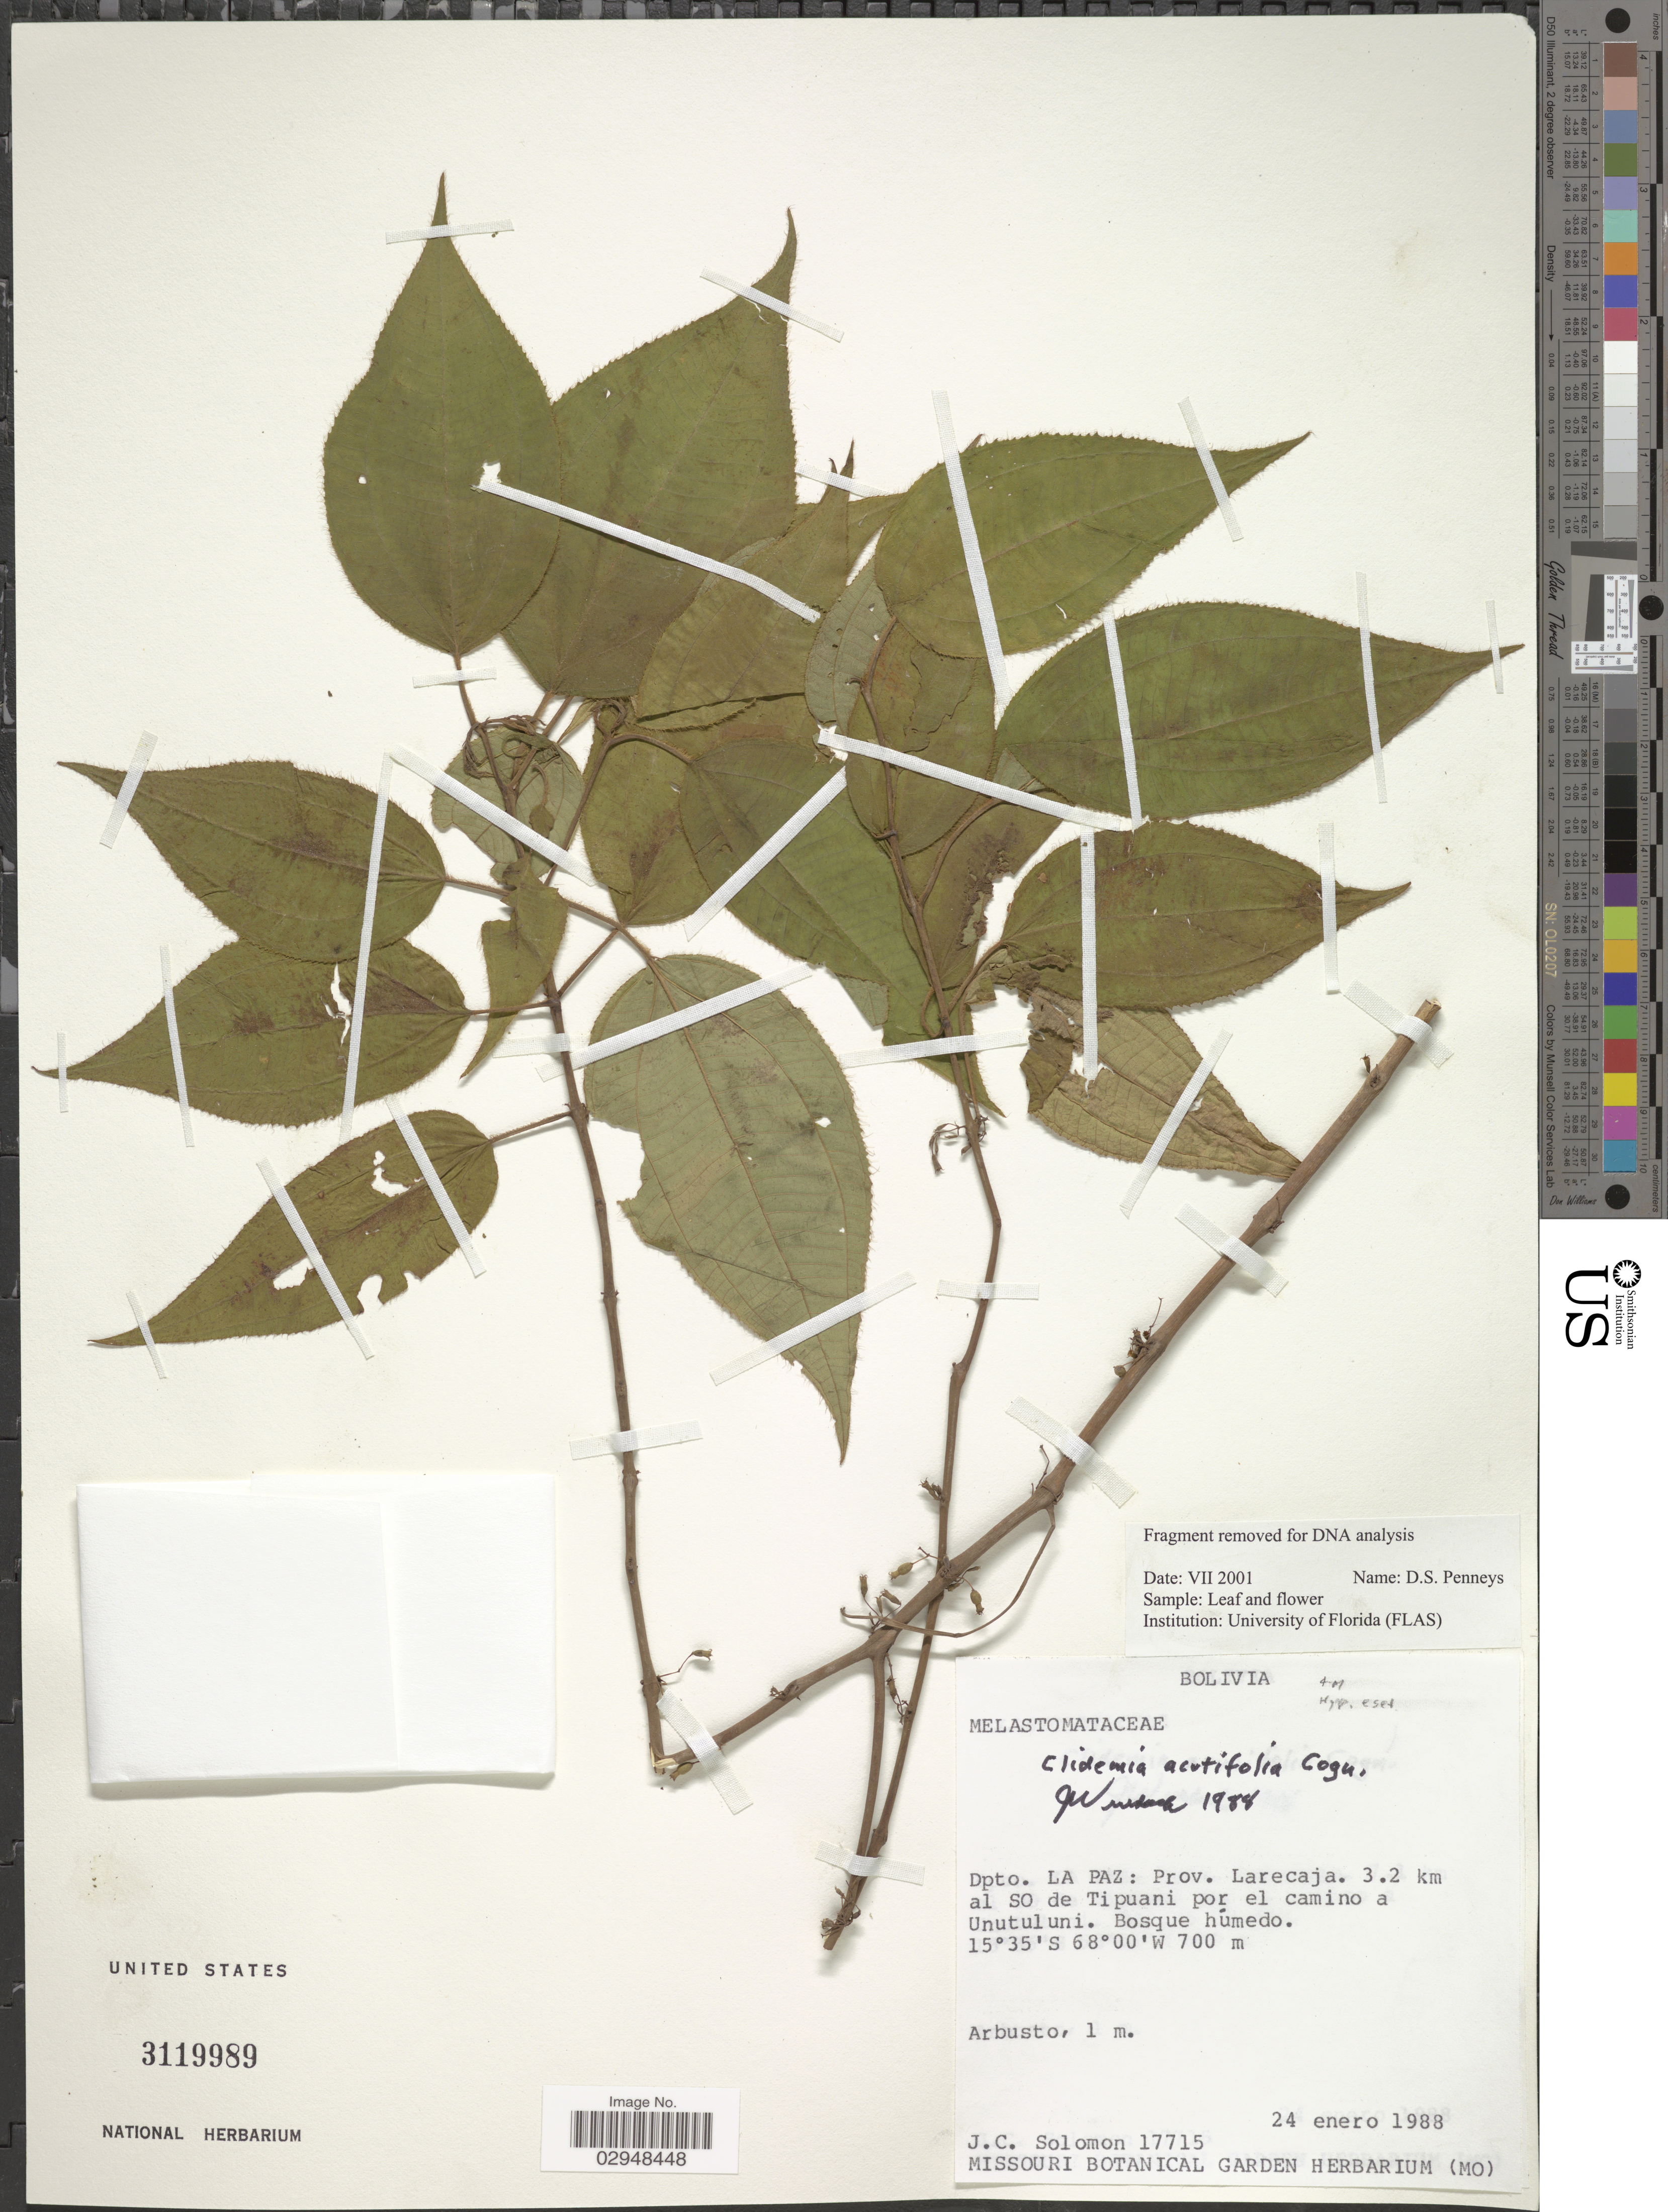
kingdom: Plantae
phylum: Tracheophyta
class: Magnoliopsida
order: Myrtales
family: Melastomataceae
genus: Clidemia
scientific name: Clidemia acutifolia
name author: Cogn.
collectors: J. C. Solomon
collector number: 17715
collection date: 1988-01-24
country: Bolivia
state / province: La Paz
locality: Dpto. La Paz, Prov. Larecaja, 3.2 km al SO de Tipuani por el camino a Unutuluni.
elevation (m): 700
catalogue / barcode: US 3119989